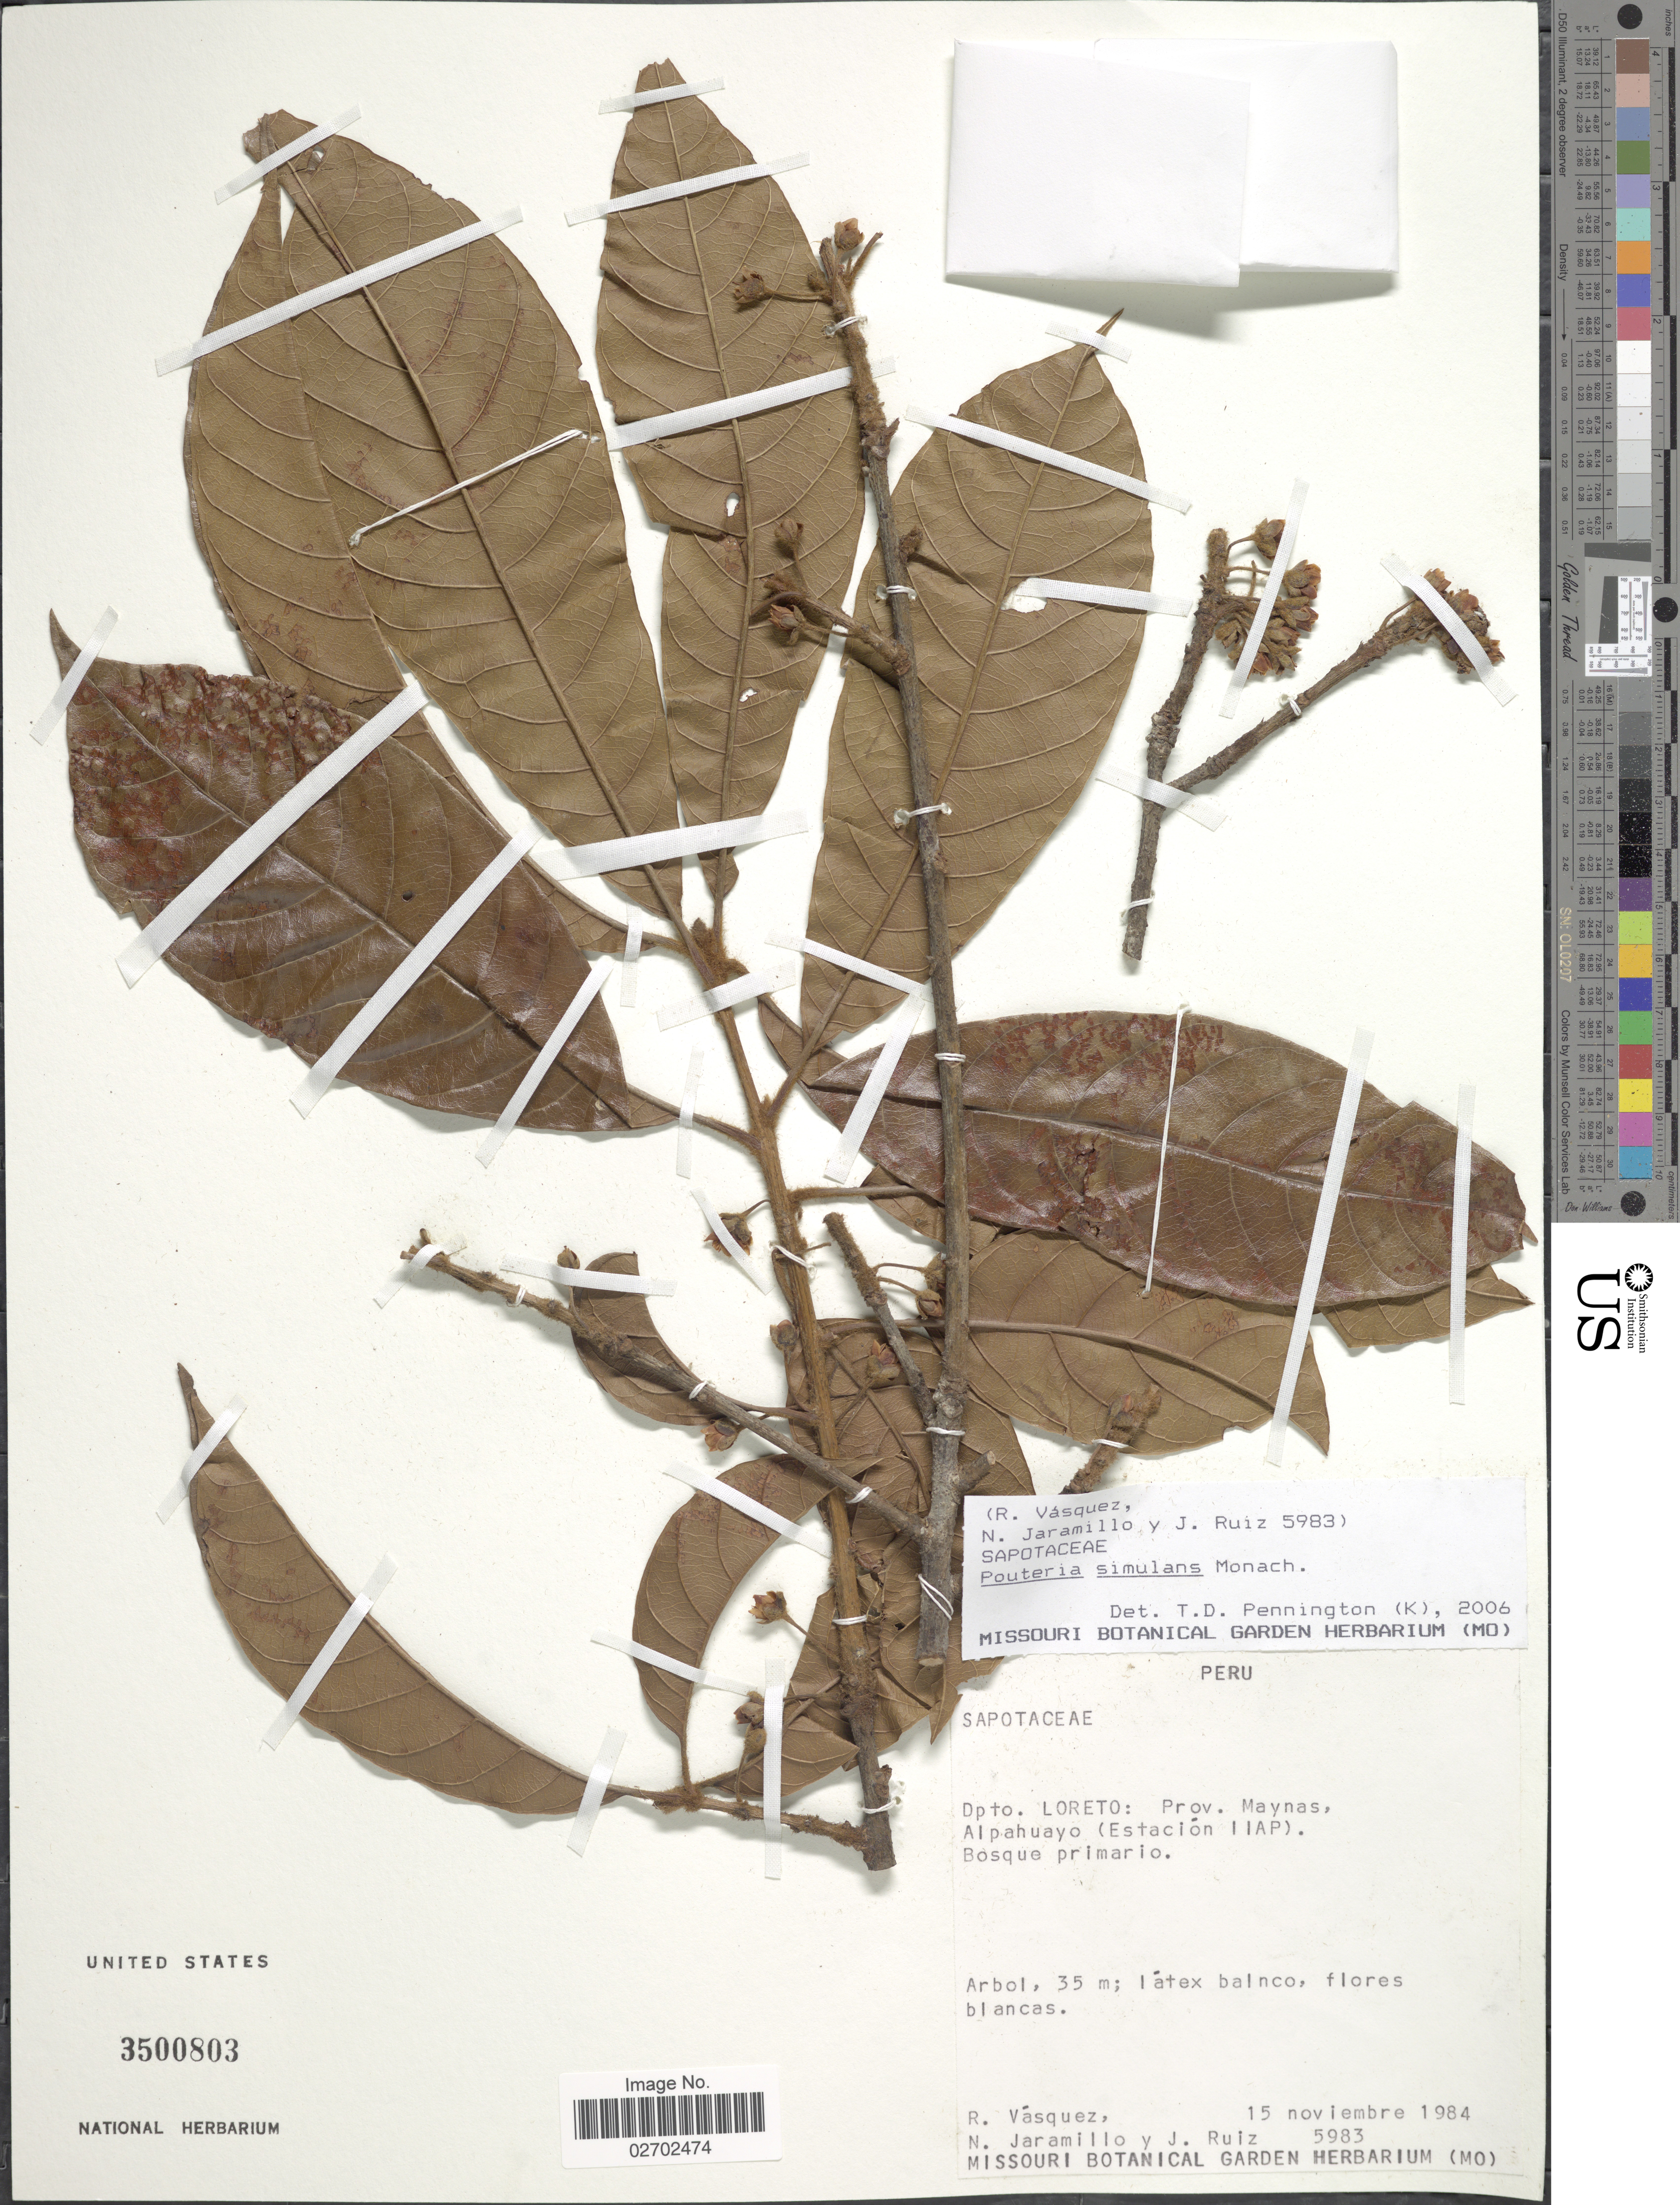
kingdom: Plantae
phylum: Tracheophyta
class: Magnoliopsida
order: Ericales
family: Sapotaceae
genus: Pouteria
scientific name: Pouteria simulans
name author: Monach.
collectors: R. Vásquez, N. Jaramillo & J. Ruiz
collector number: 5983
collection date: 1984-11-15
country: Peru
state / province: Loreto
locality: Dpto. Loreto: Prov. Maynas, Alpahuayo (Estación IIAP).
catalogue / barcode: US 3500803